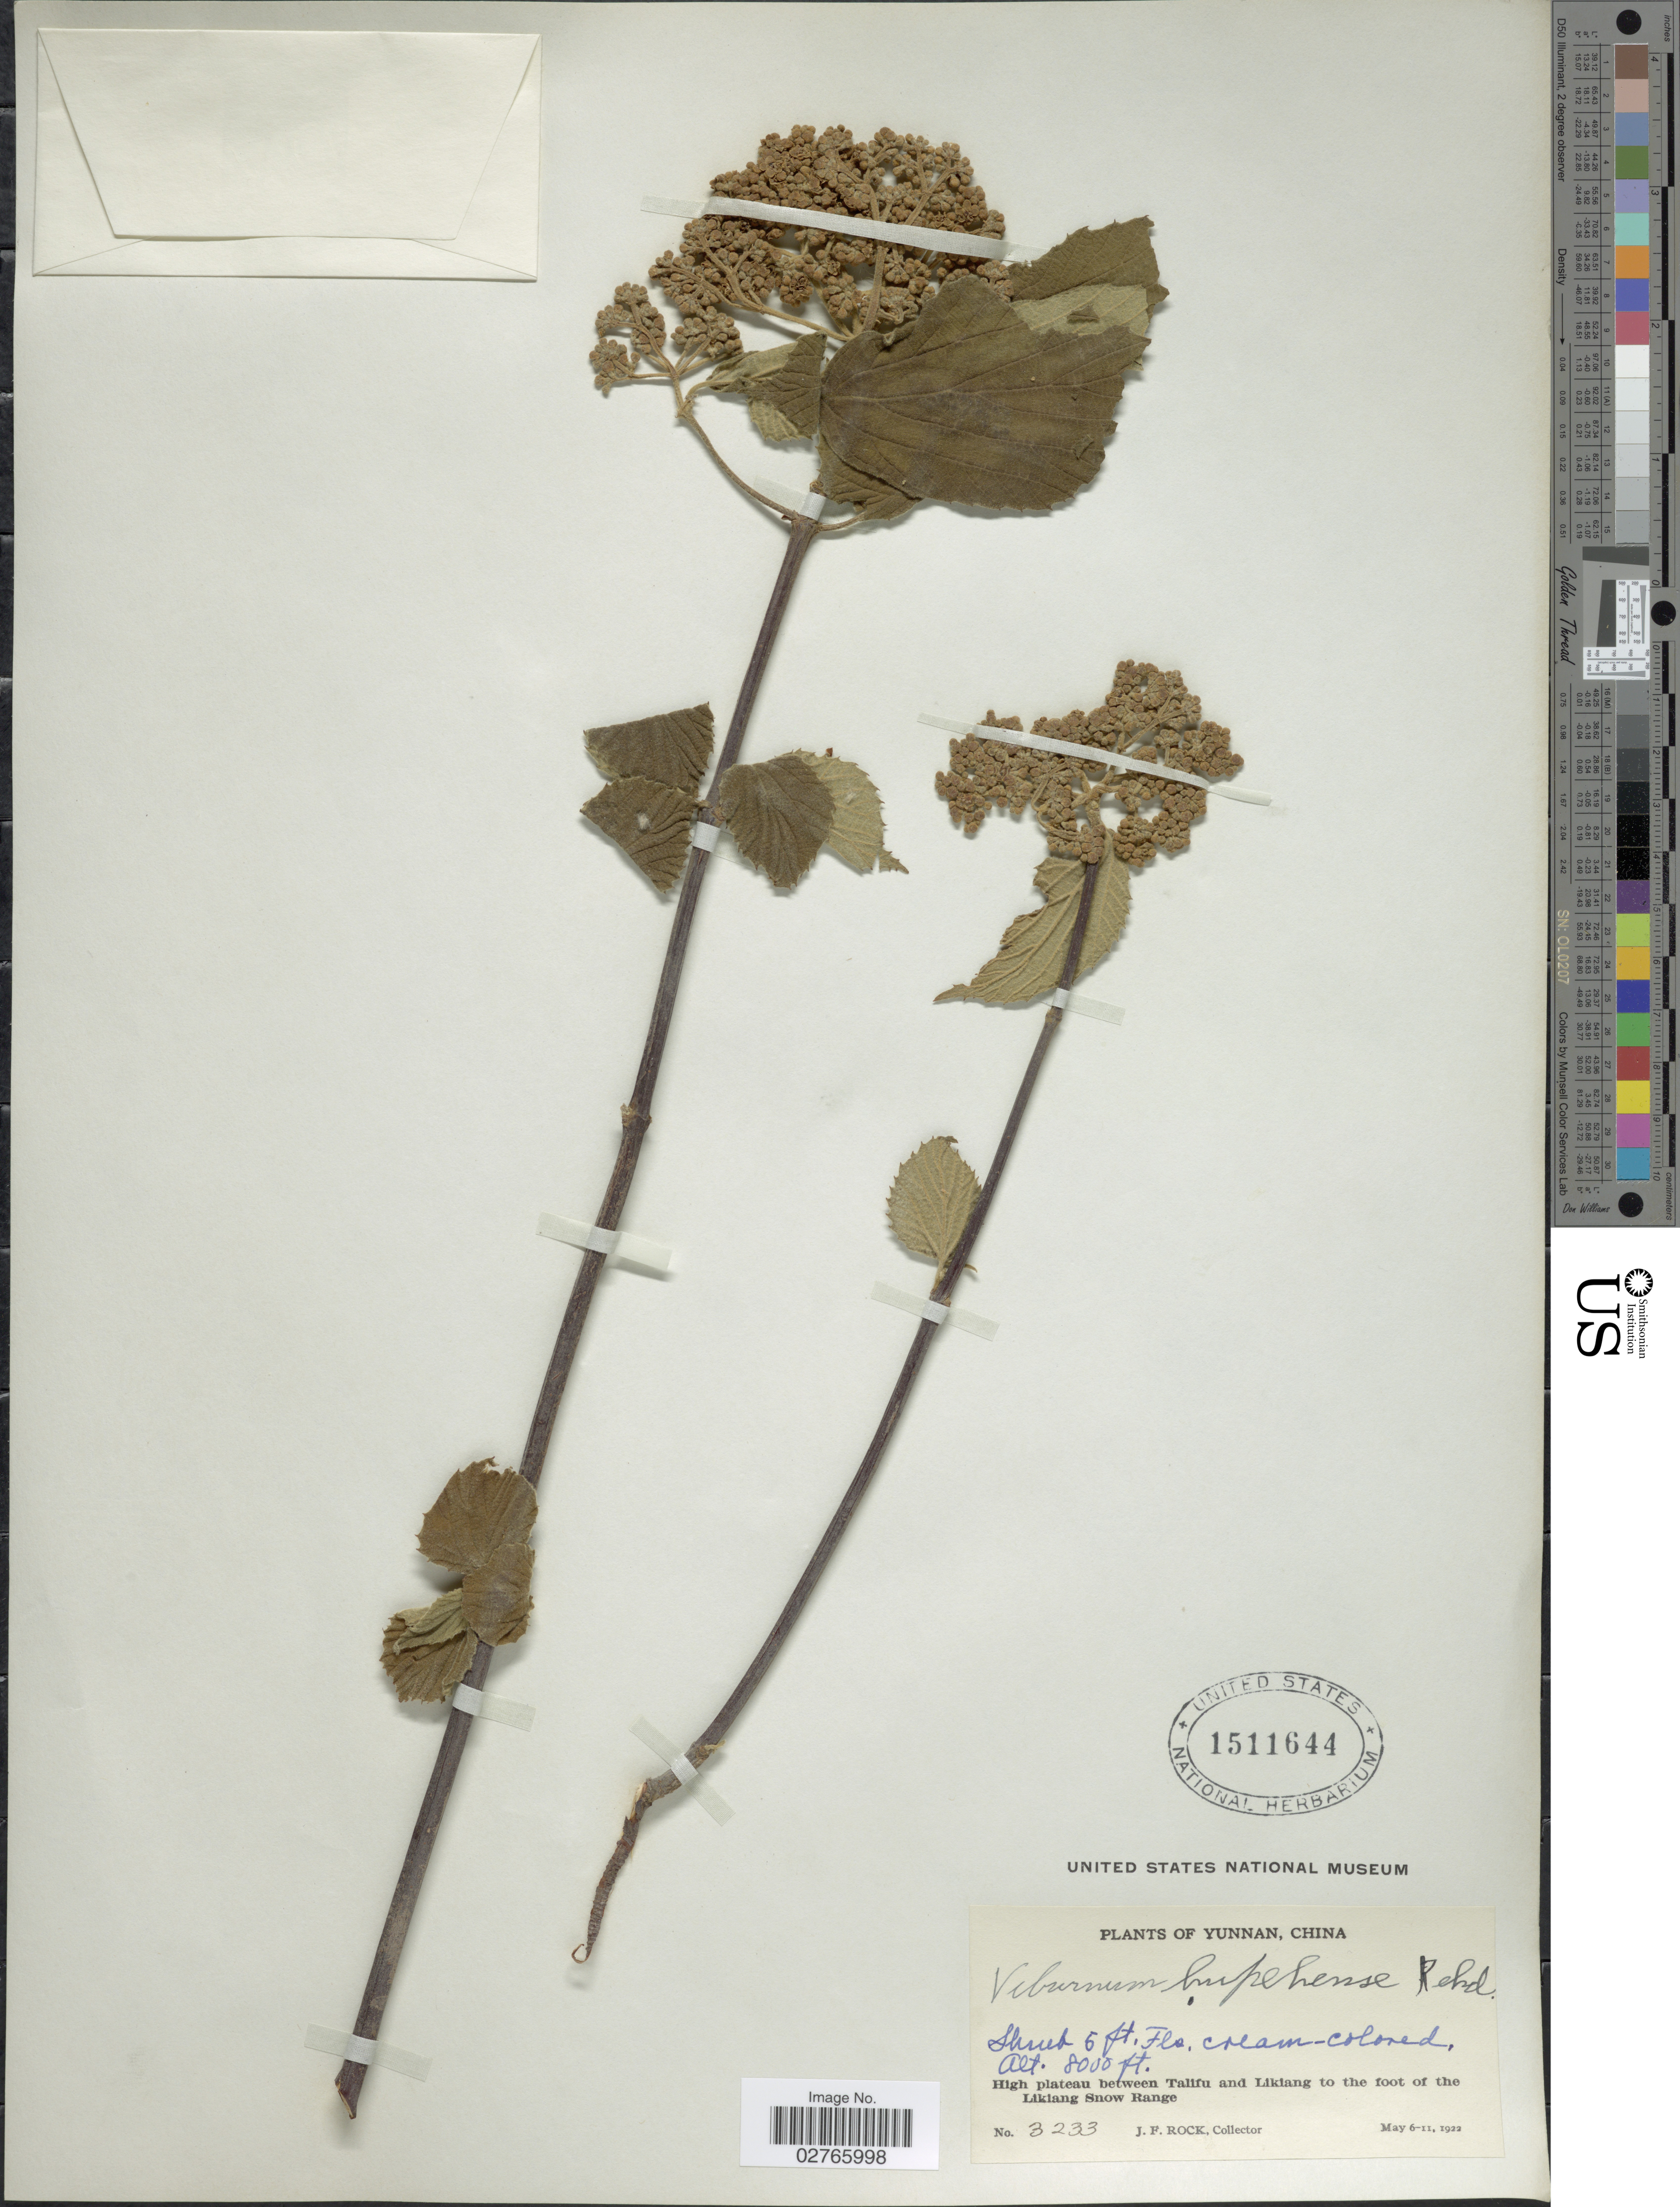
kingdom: Plantae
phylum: Tracheophyta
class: Magnoliopsida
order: Dipsacales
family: Viburnaceae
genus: Viburnum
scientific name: Viburnum hupehense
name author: Rehder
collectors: J. Rock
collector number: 3233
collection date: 1922-05-06/1922-05-11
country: China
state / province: Yunnan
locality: High plateau between Talifu and Likiang to the foot of the Likiang Snow Range.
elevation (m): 2438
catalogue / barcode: US 1511644